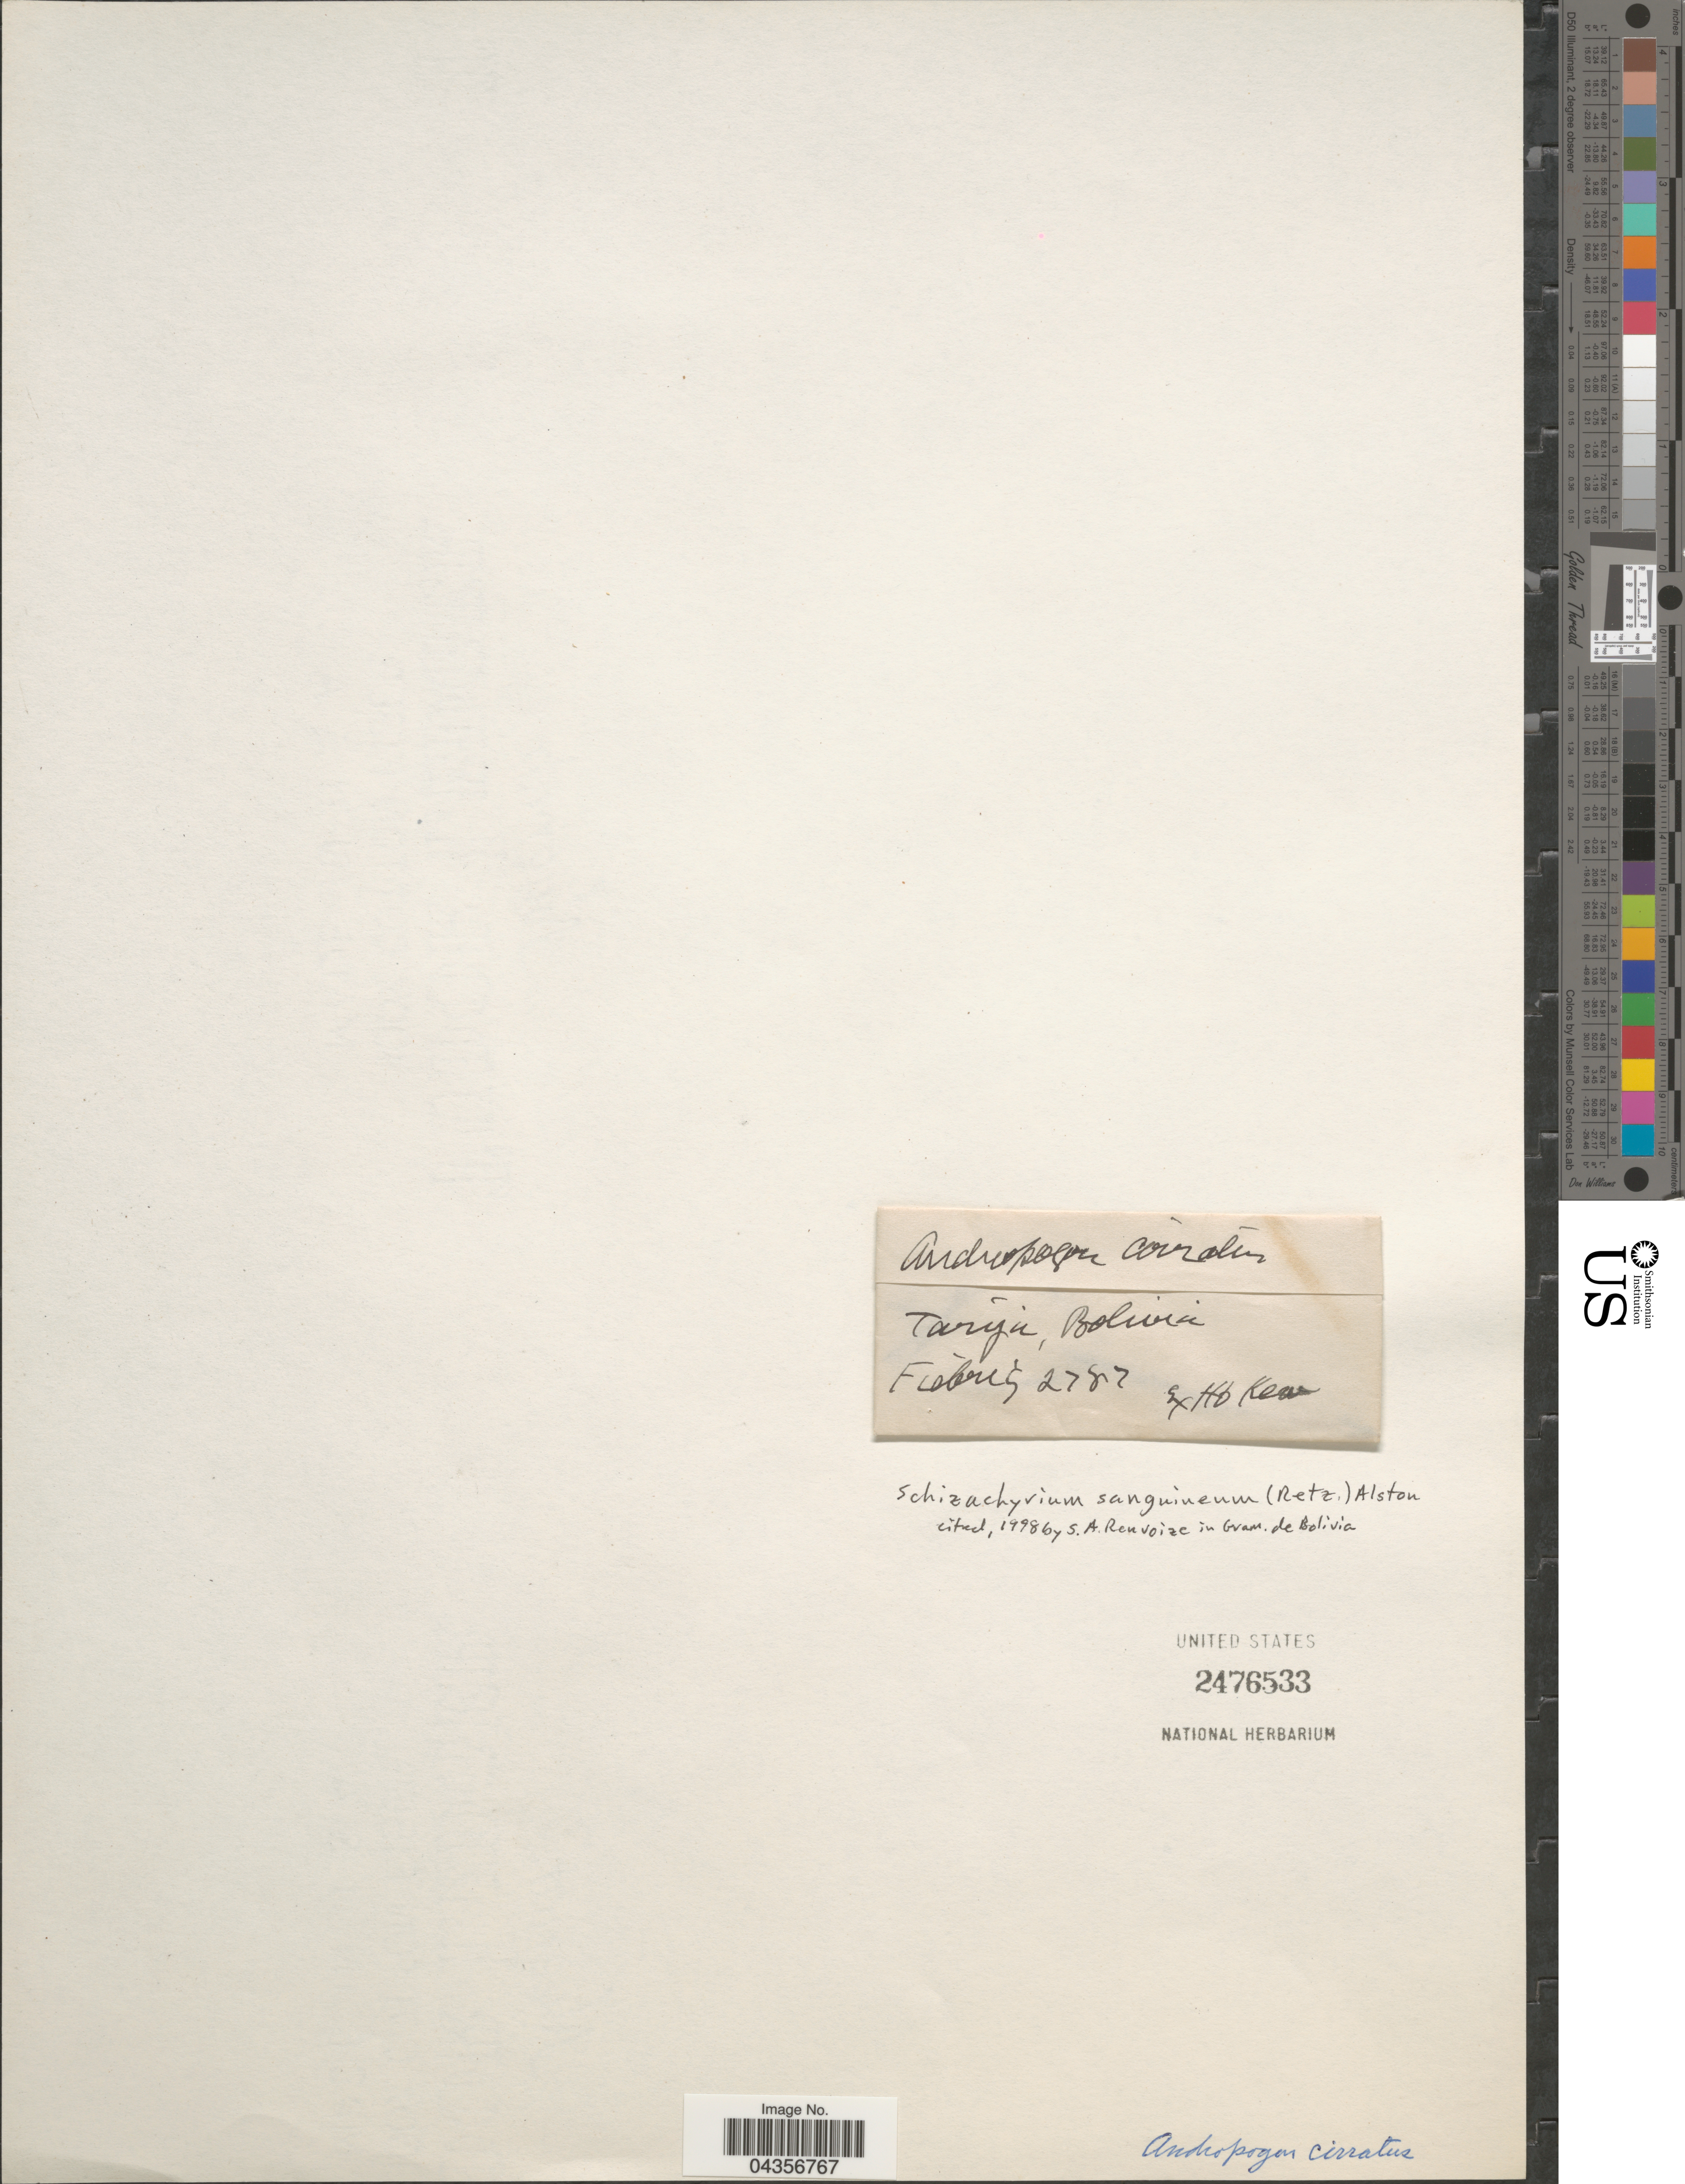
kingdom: Plantae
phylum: Tracheophyta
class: Liliopsida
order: Poales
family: Poaceae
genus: Schizachyrium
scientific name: Schizachyrium sanguineum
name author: (Retz.) Alston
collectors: Fiebrig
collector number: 2787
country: Bolivia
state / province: Tarija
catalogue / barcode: US 2476533